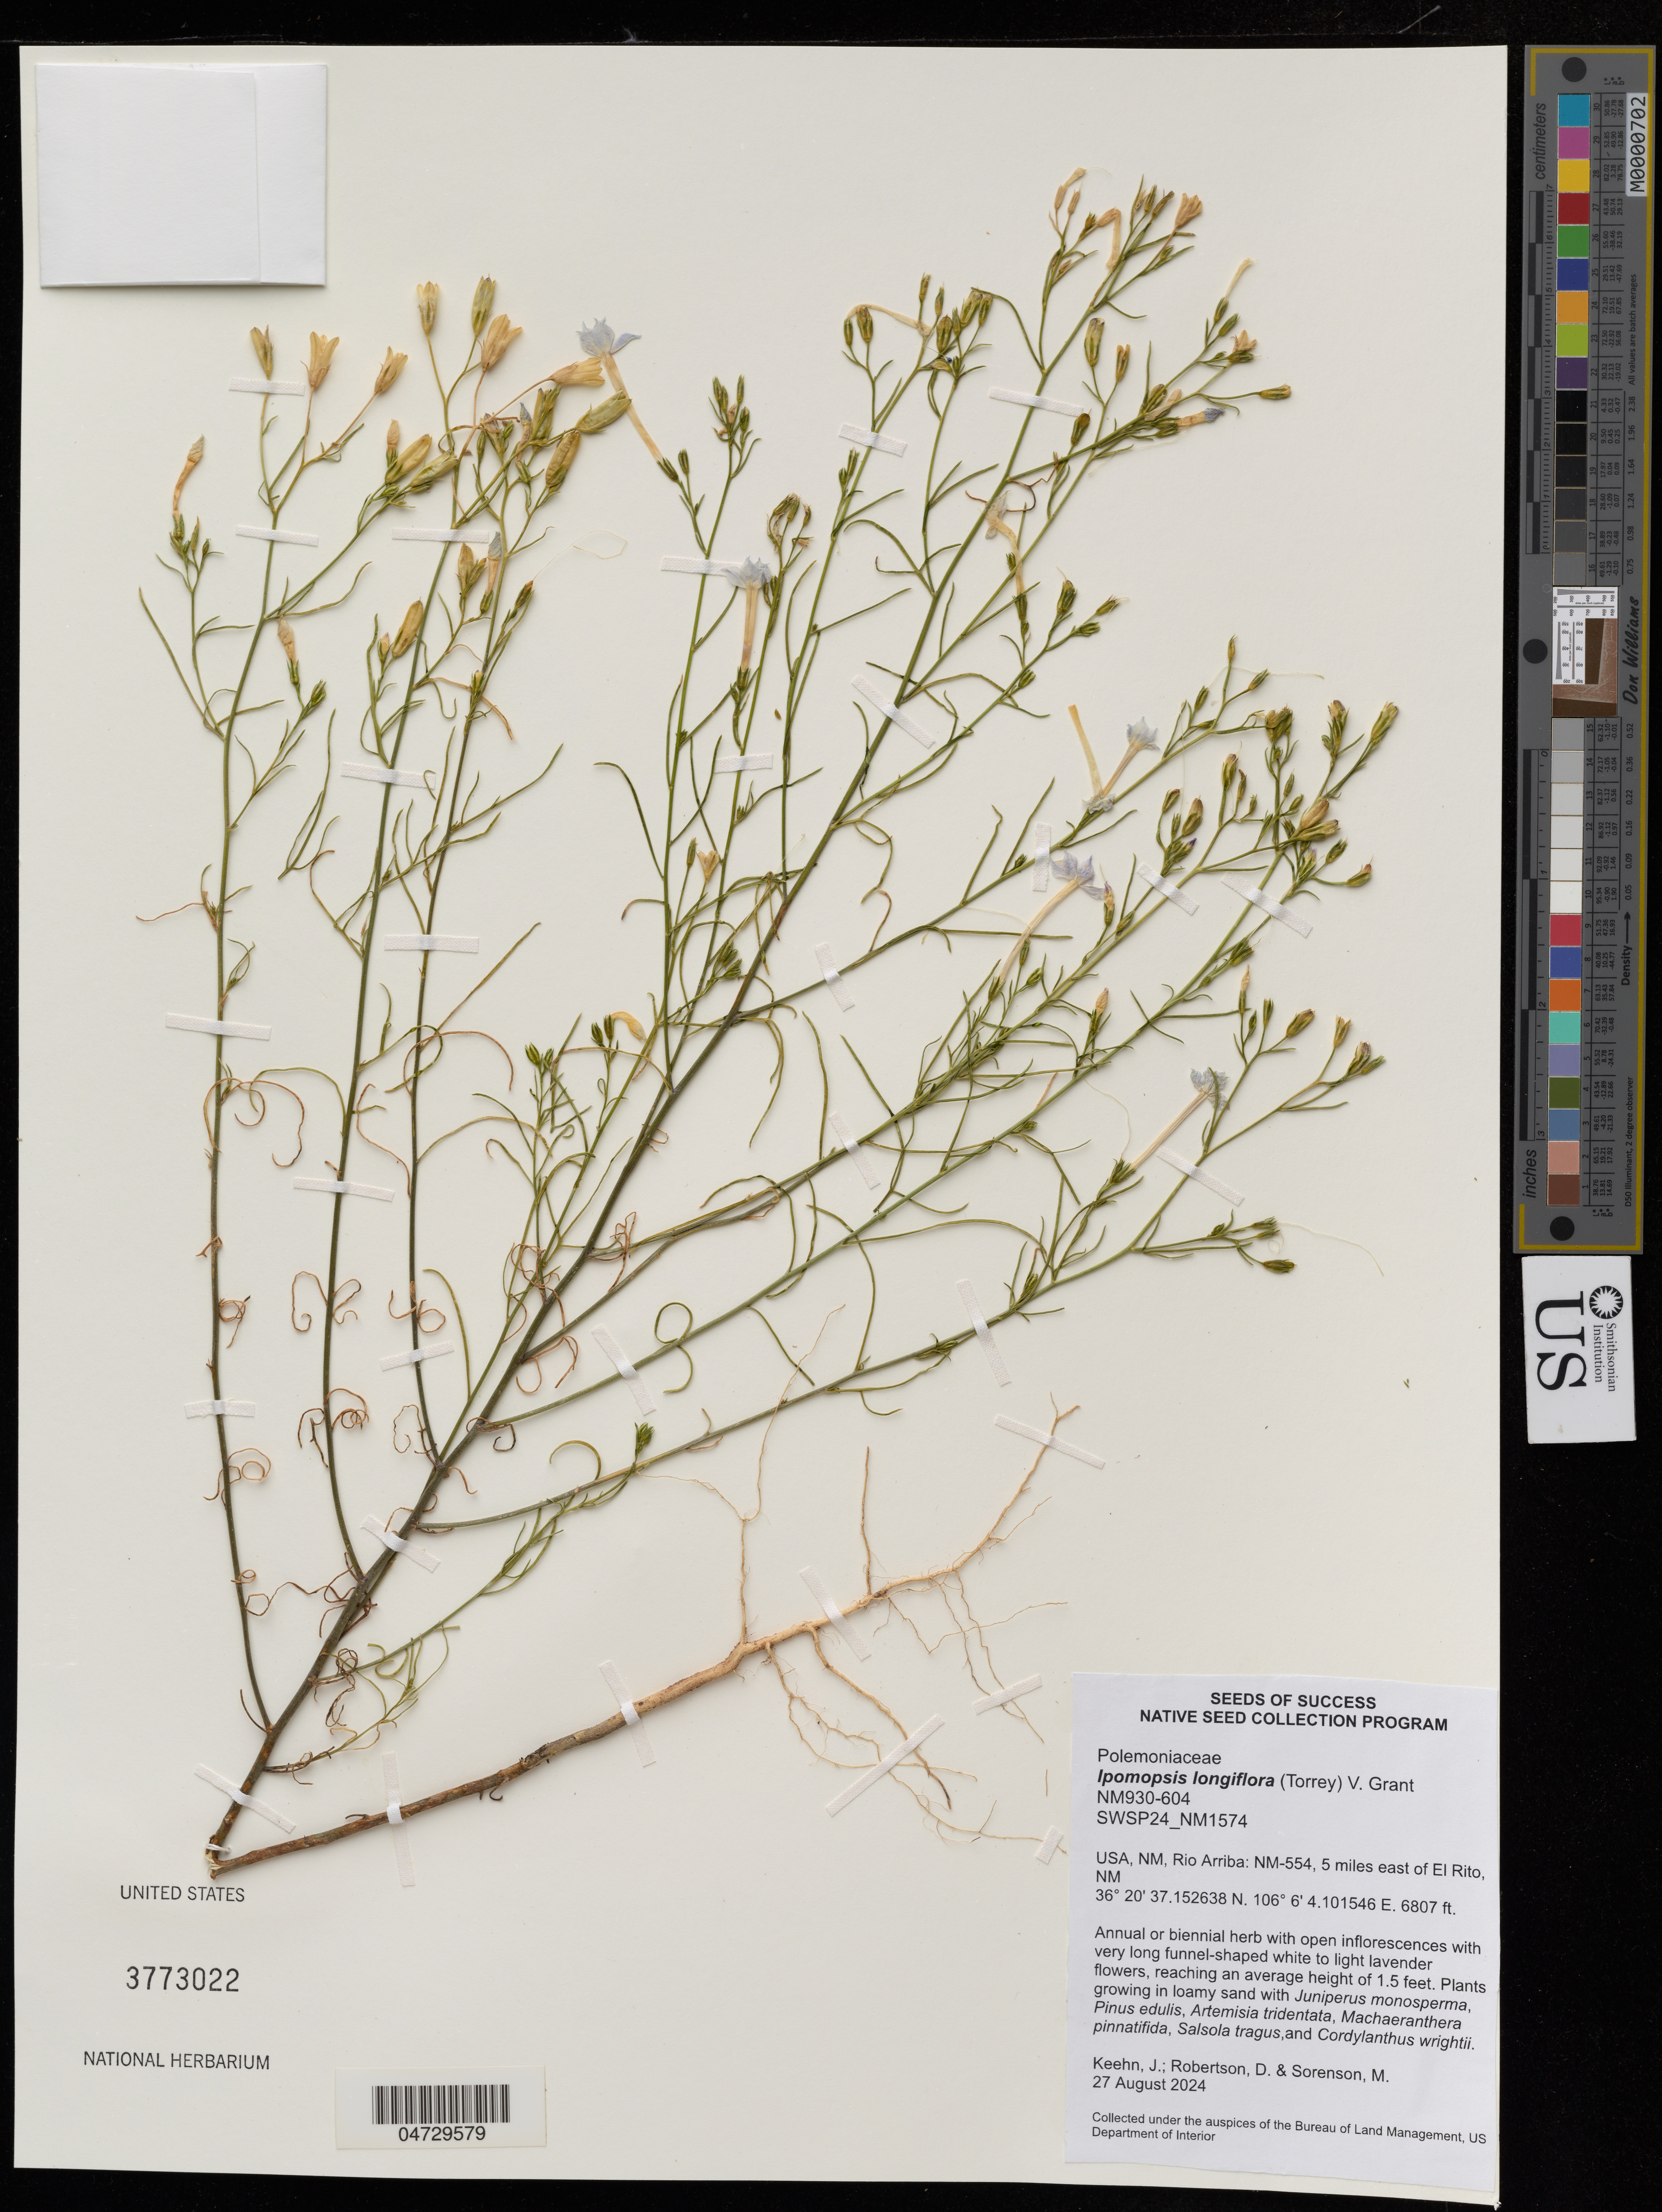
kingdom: Plantae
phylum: Tracheophyta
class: Magnoliopsida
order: Ericales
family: Polemoniaceae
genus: Ipomopsis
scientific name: Ipomopsis longiflora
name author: (Torr.) V.E. Grant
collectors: J. Keehn, D. Robertson & M. Sorenson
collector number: SWSP24_NM1574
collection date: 2024-08-27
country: United States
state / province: New Mexico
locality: USA, NM, Rio Arriba: NM-554, 5 miles east of El Rito, NM.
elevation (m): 2075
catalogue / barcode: US 3773022